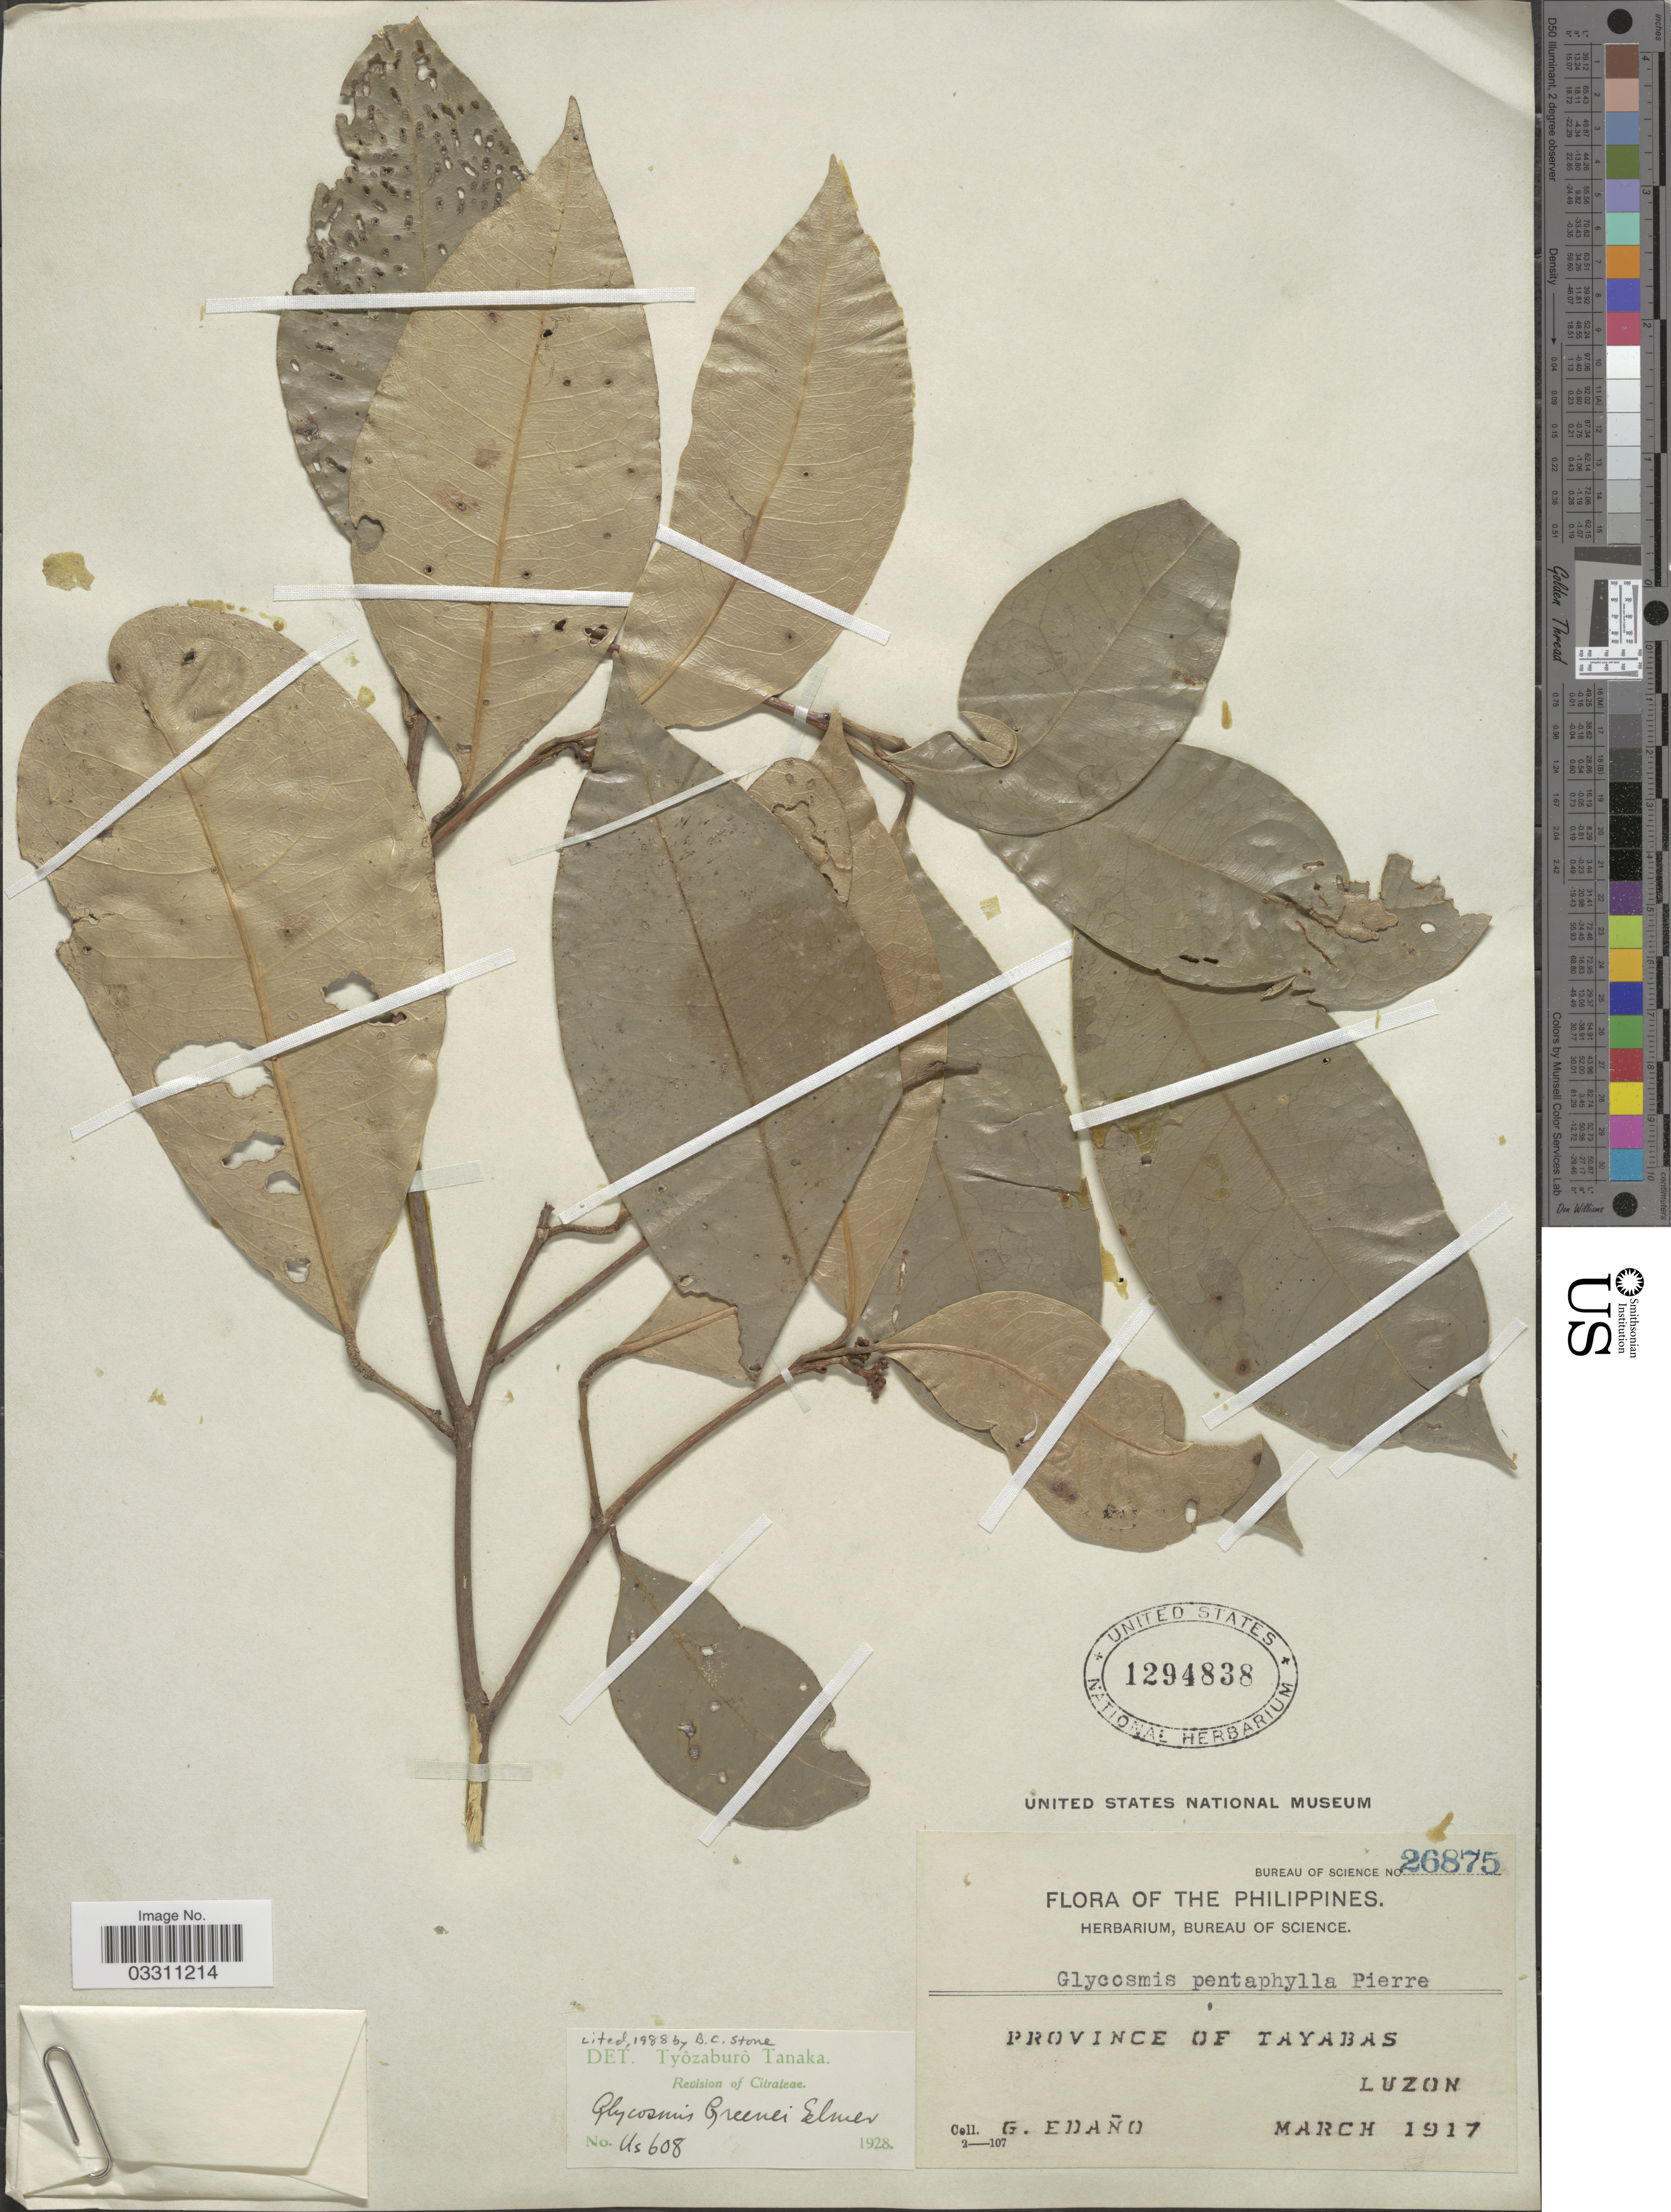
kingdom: Plantae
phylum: Tracheophyta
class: Magnoliopsida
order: Sapindales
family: Rutaceae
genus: Glycosmis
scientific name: Glycosmis greenei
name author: Elmer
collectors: G. Edaño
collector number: Bureau of Science 26875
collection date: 1917-03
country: Philippines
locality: Province of Tayabas. Luzon.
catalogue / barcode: US 1294838